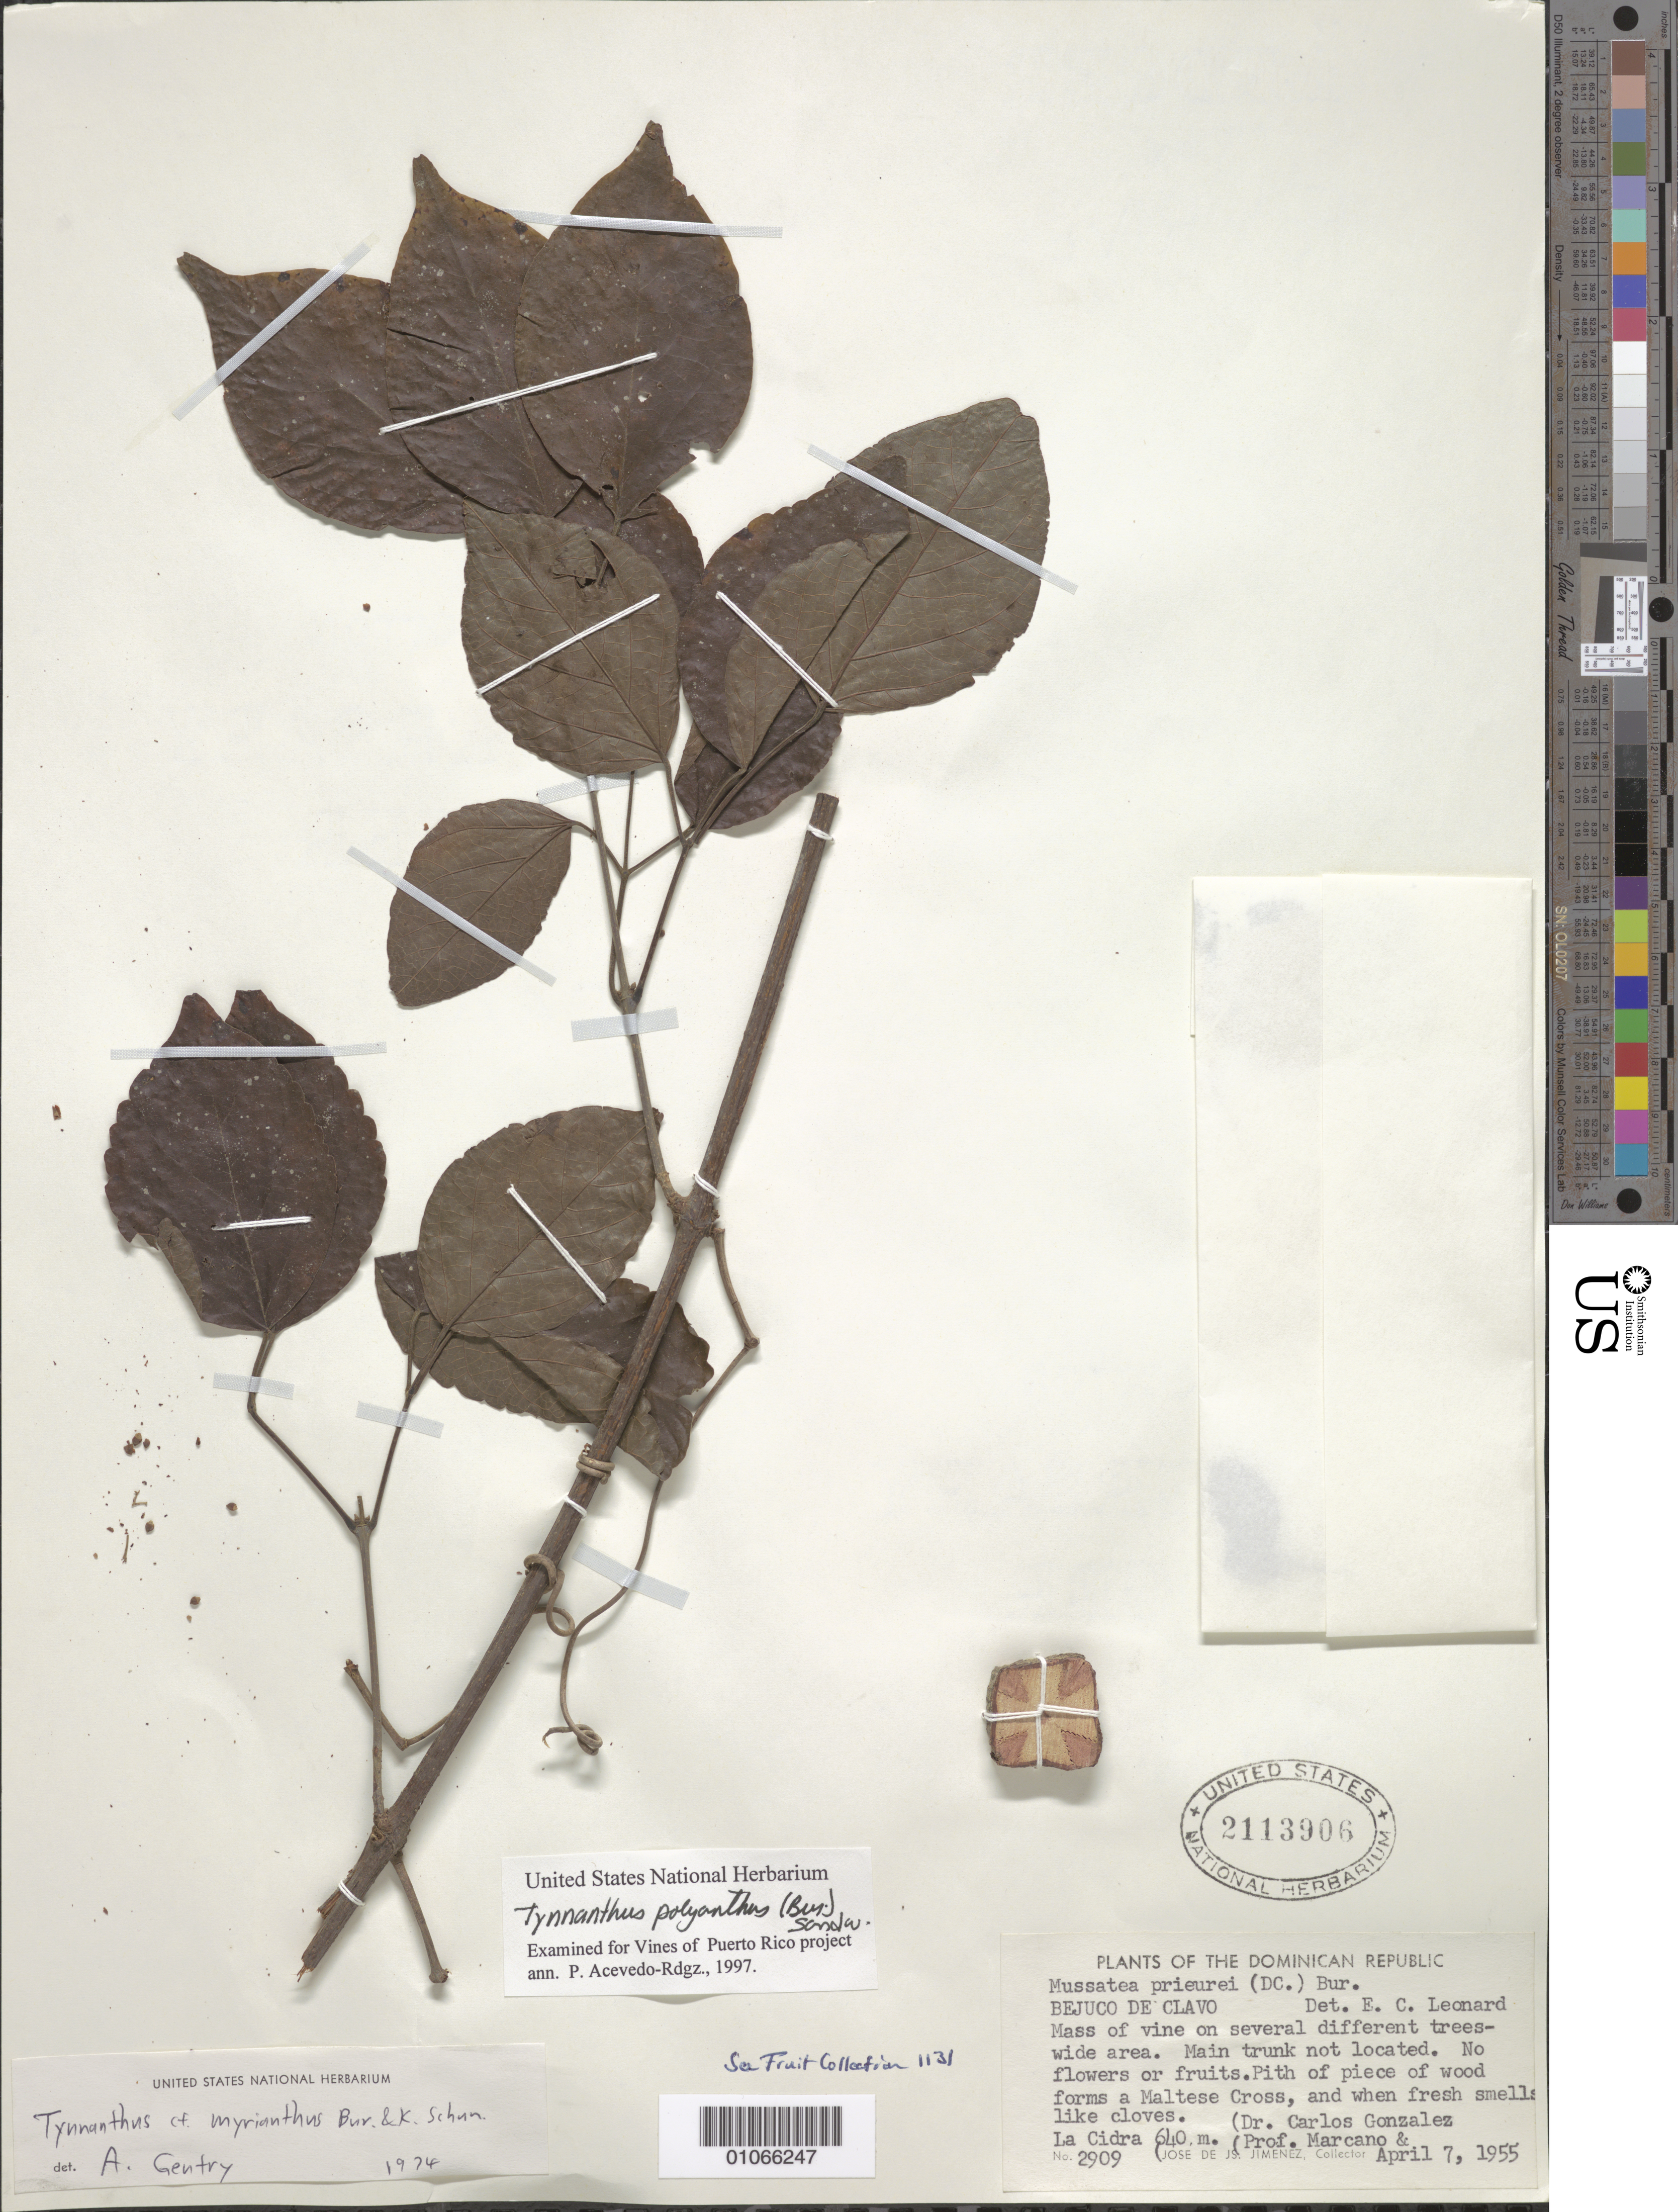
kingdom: Plantae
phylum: Tracheophyta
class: Magnoliopsida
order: Lamiales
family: Bignoniaceae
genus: Tynanthus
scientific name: Tynanthus polyanthus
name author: (Bureau) Sandwith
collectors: J. J. Jiménez Almonte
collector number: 2909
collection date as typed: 07 Apr 1955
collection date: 1955-04-07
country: Dominican Republic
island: Hispaniola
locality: Bejuco de Clavo.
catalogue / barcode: US 2113906